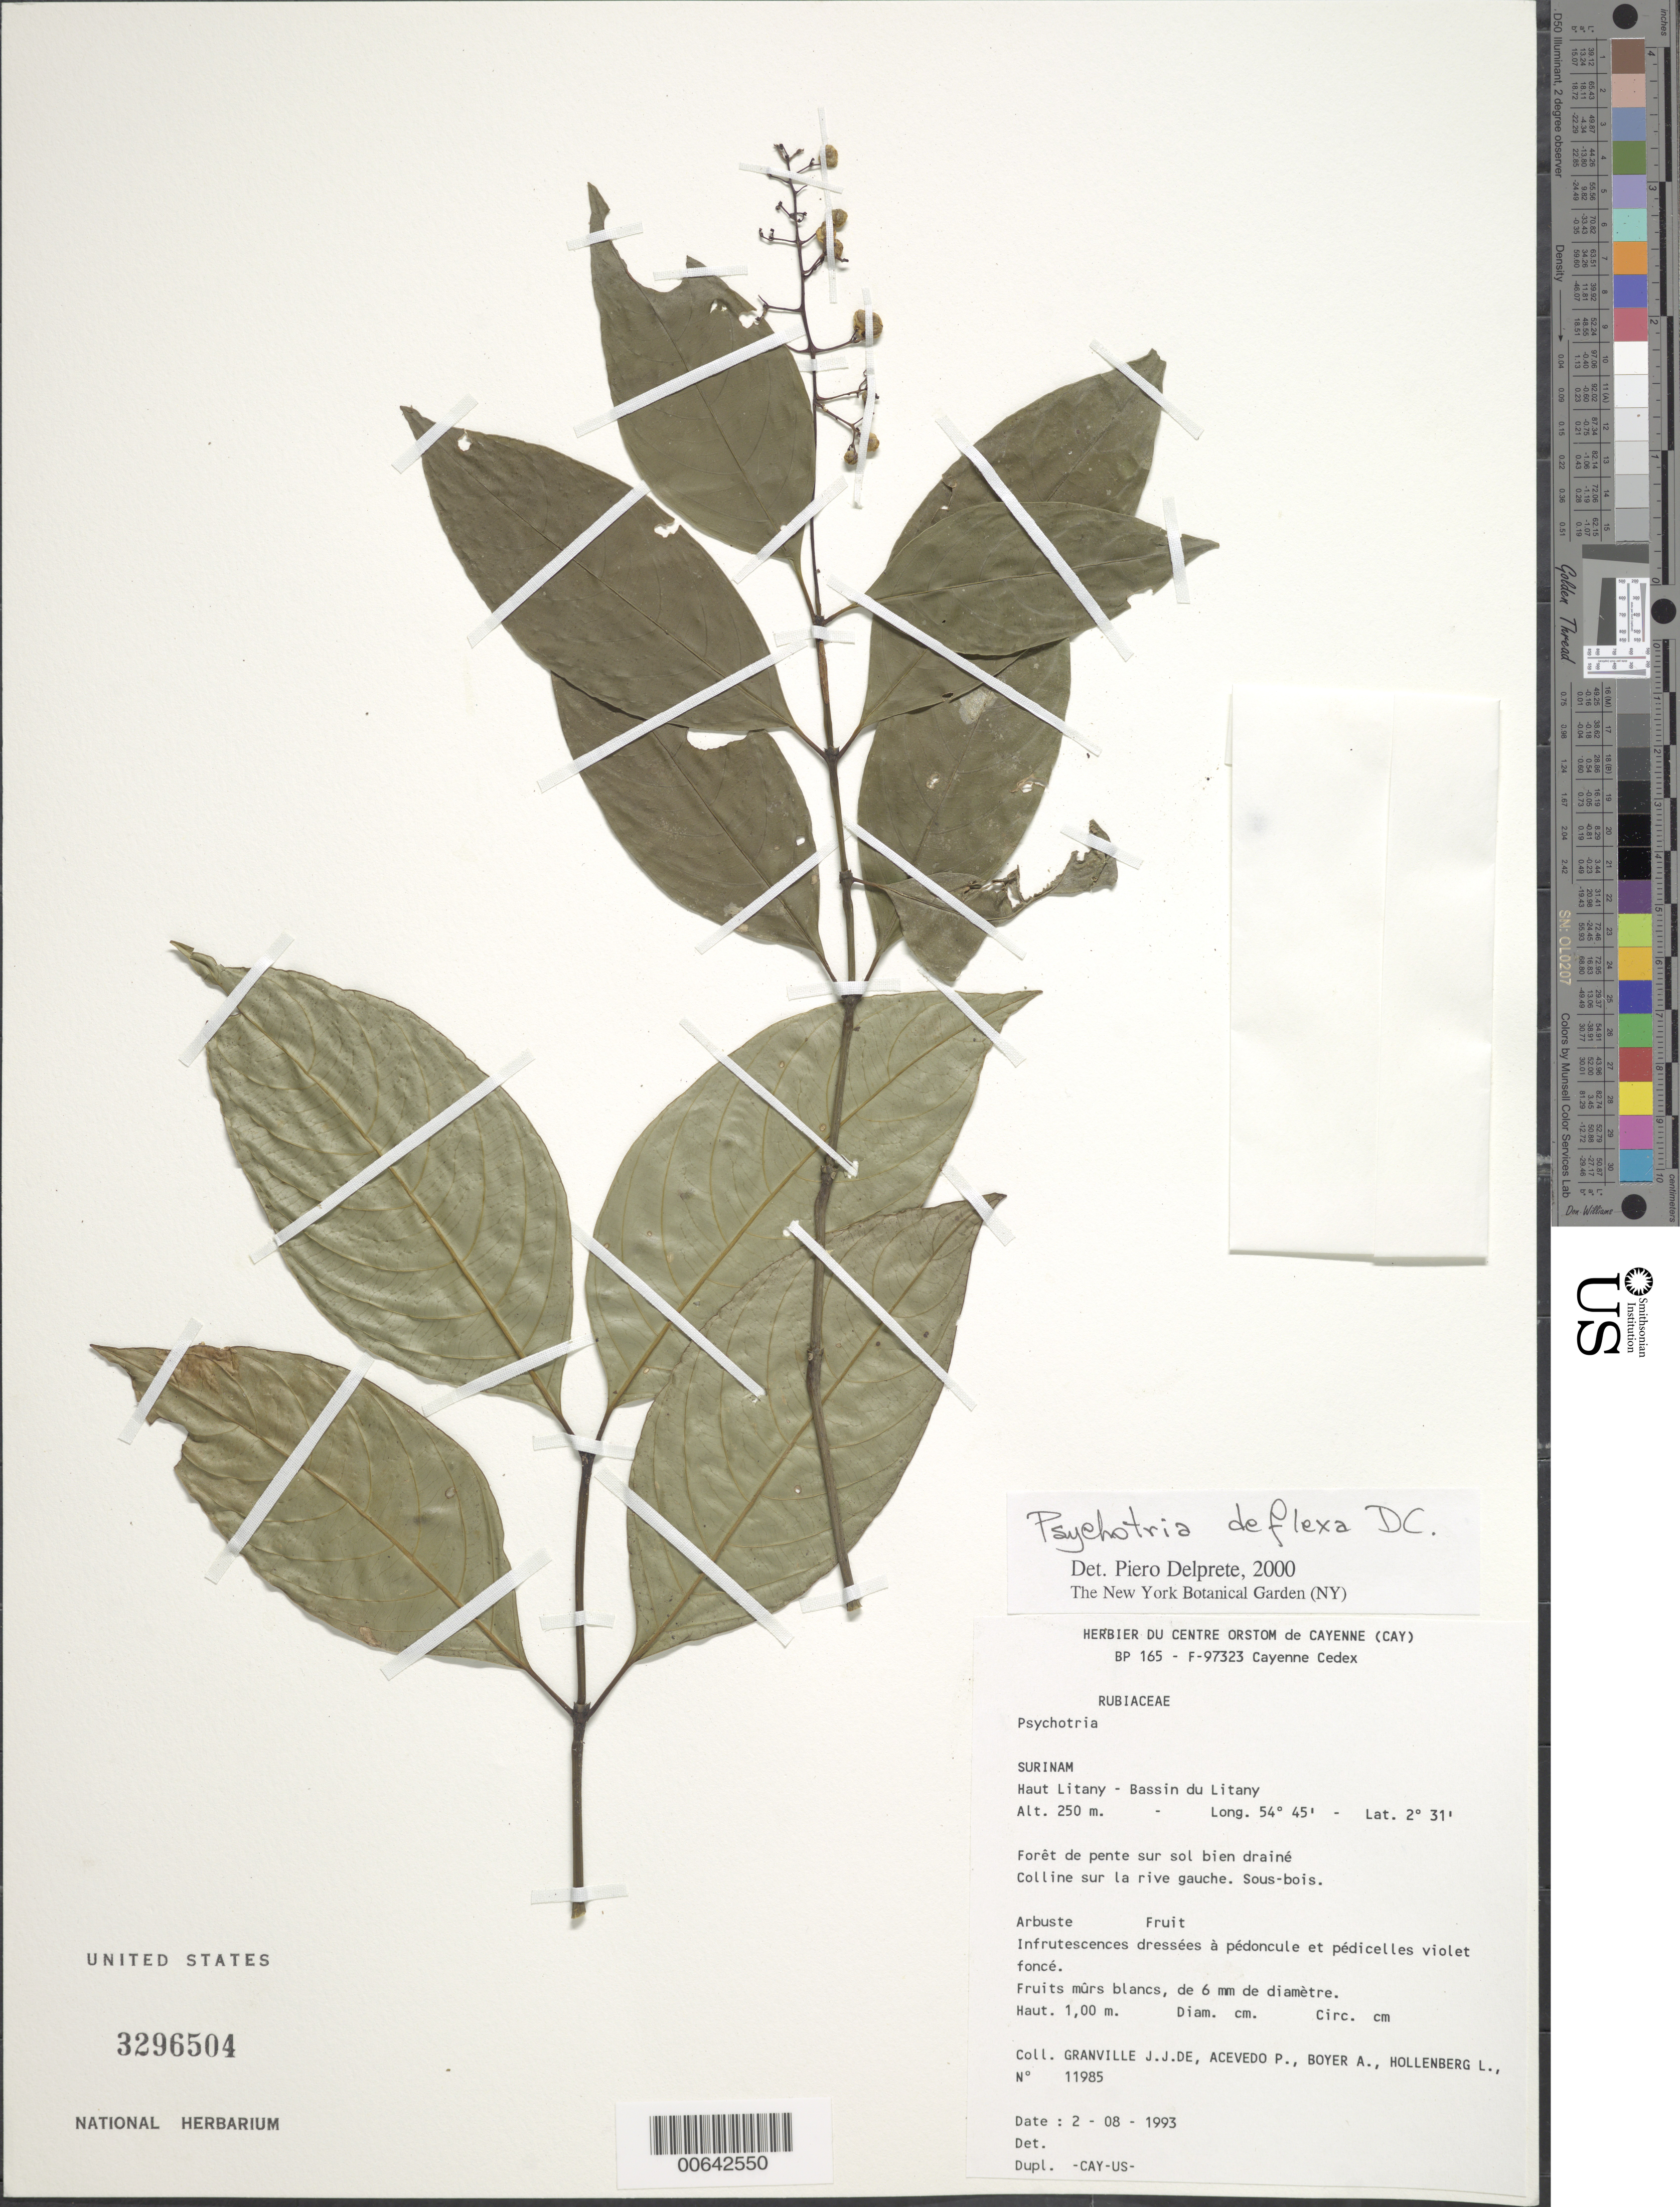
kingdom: Plantae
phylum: Tracheophyta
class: Magnoliopsida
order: Gentianales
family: Rubiaceae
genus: Palicourea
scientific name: Palicourea deflexa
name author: (DC.) Borhidi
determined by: Kirkbride, J. H., Jr.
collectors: J.-J. de Granville, P. Acevedo-Rodr., A. Boyer & L. Hollenberg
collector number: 11985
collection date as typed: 2-Aug-93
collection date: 1993-08-02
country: Suriname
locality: Haut Litany, Bassin du Litany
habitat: Forêt de pente sur sol bien draine, colline sur la rive gauche. Sous bois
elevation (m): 250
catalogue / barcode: US 3296504